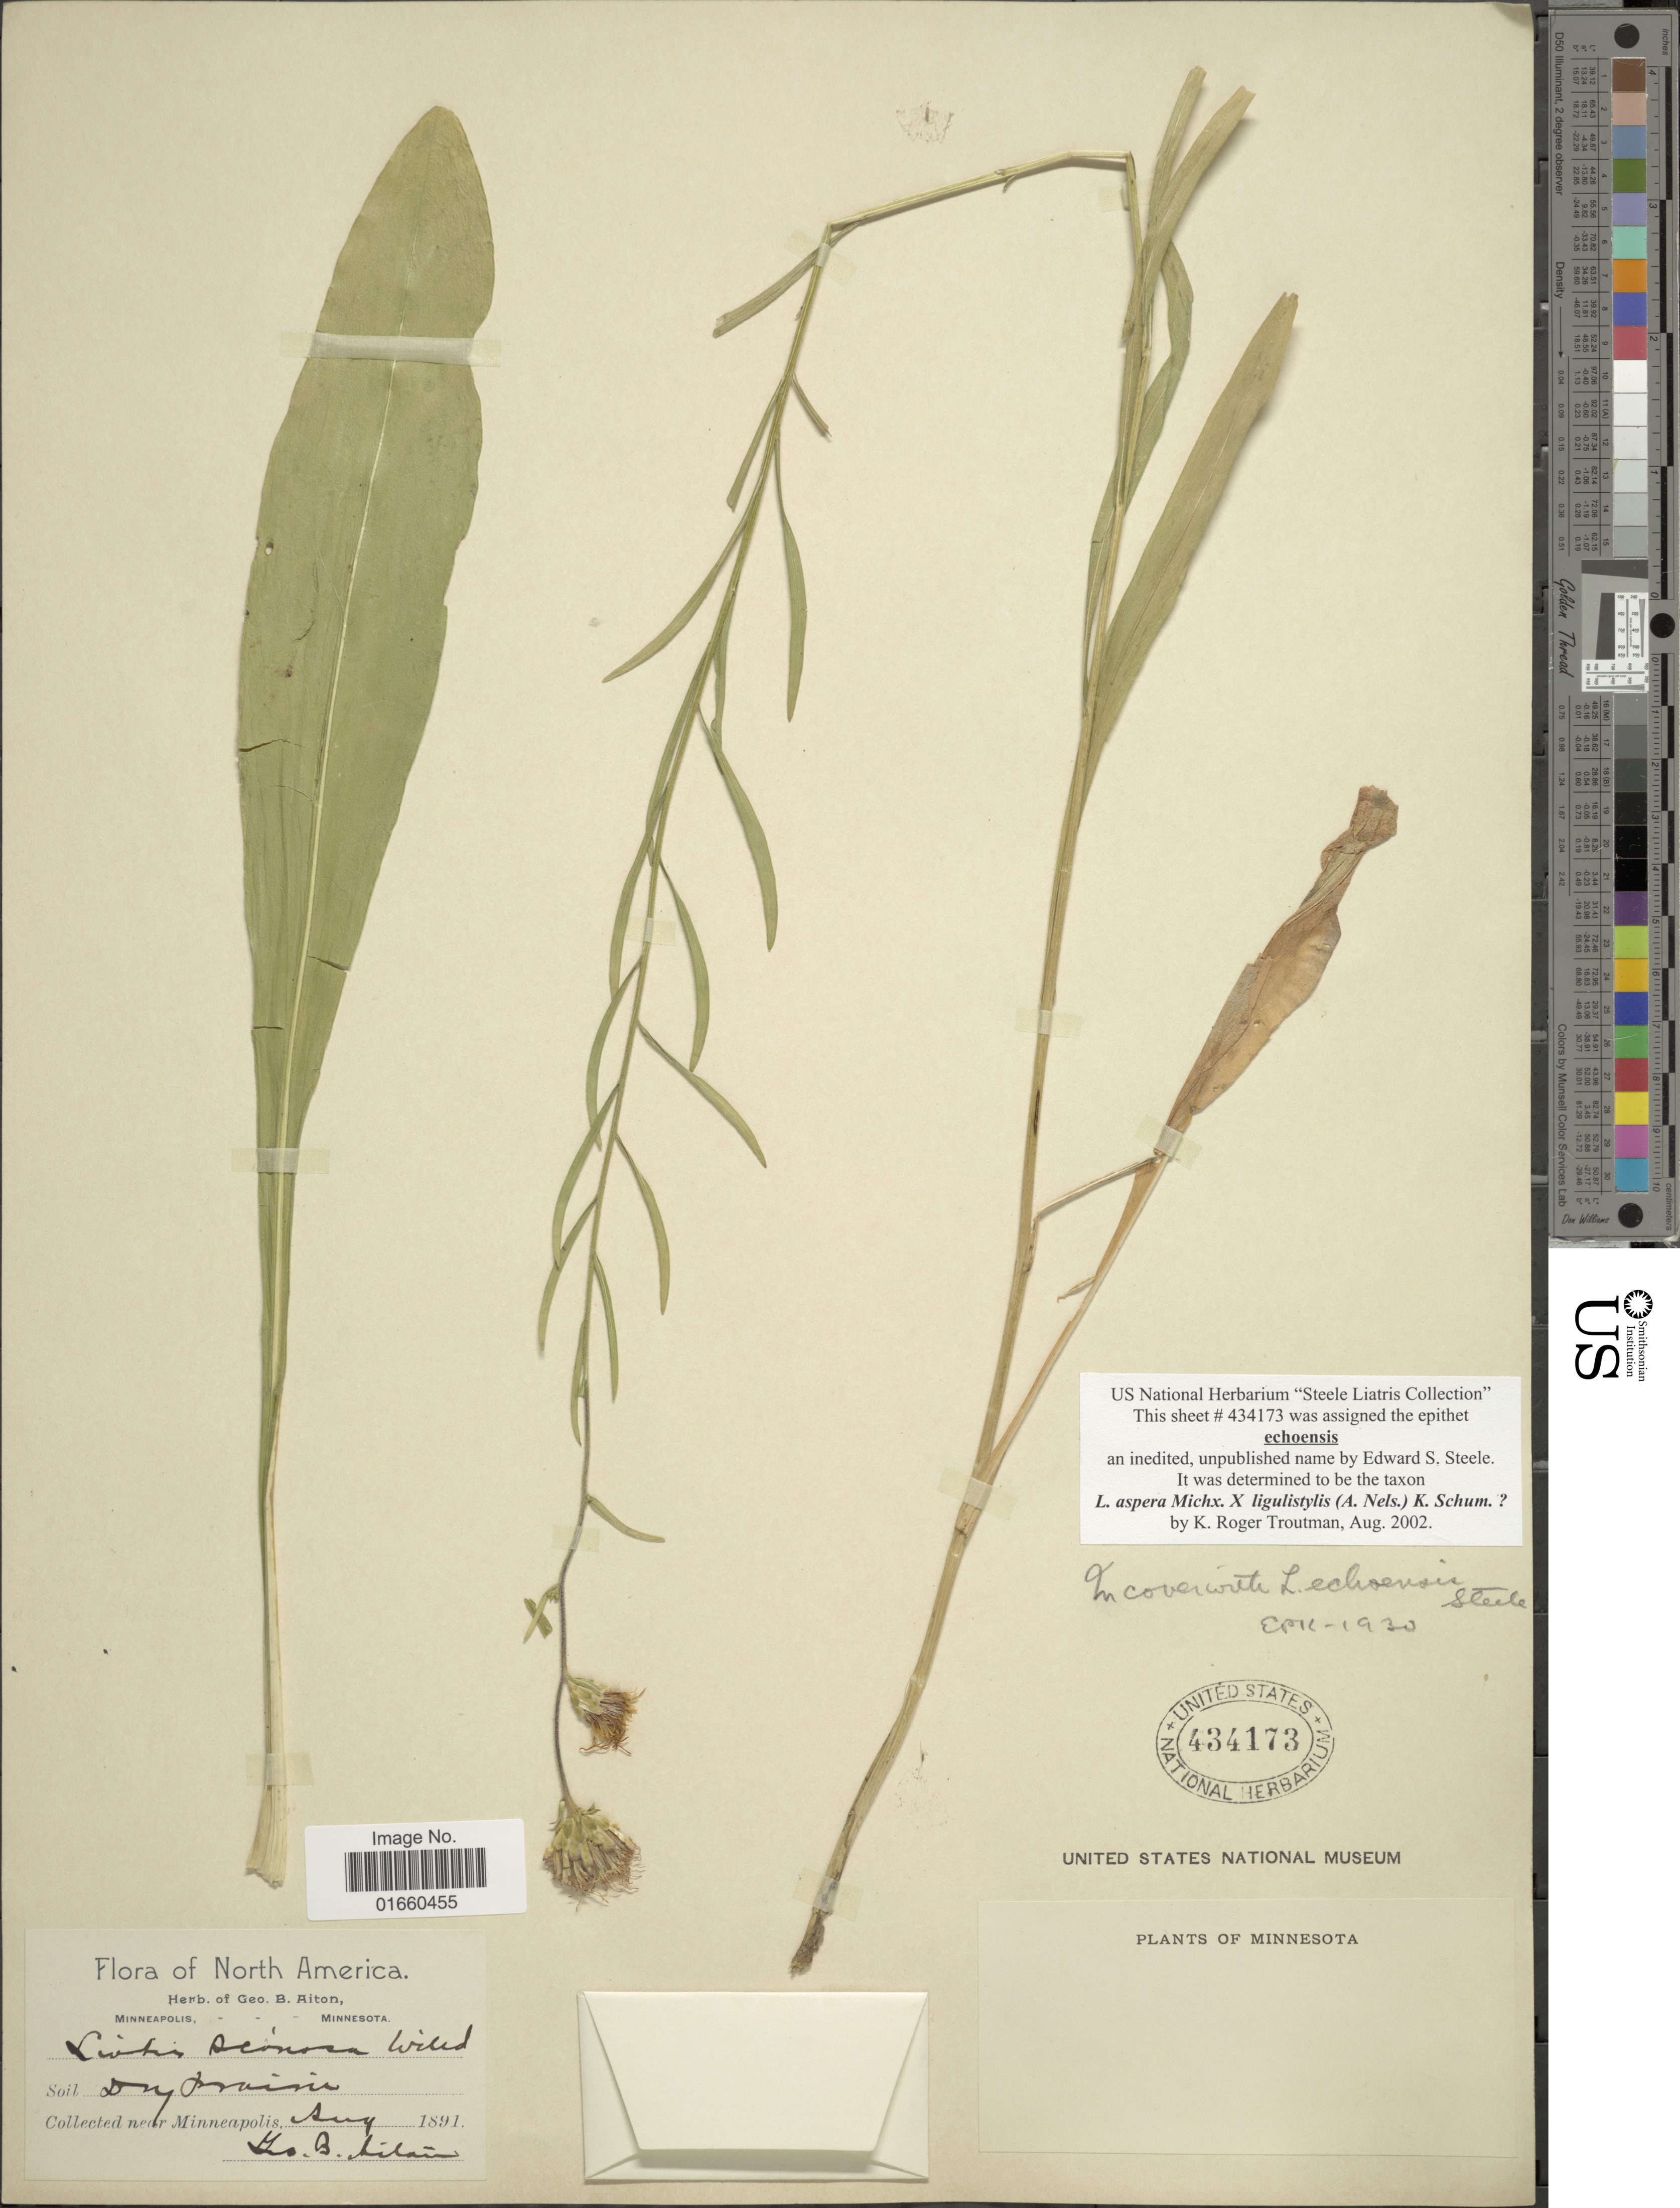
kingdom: Plantae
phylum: Tracheophyta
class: Magnoliopsida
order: Asterales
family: Asteraceae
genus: Liatris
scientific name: Liatris aspera x L. ligulistylus (A. Nelson) K. Schum.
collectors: G. B. Aiton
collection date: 1891-08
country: United States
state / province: Minnesota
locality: Near Minneapolis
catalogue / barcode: US 434173